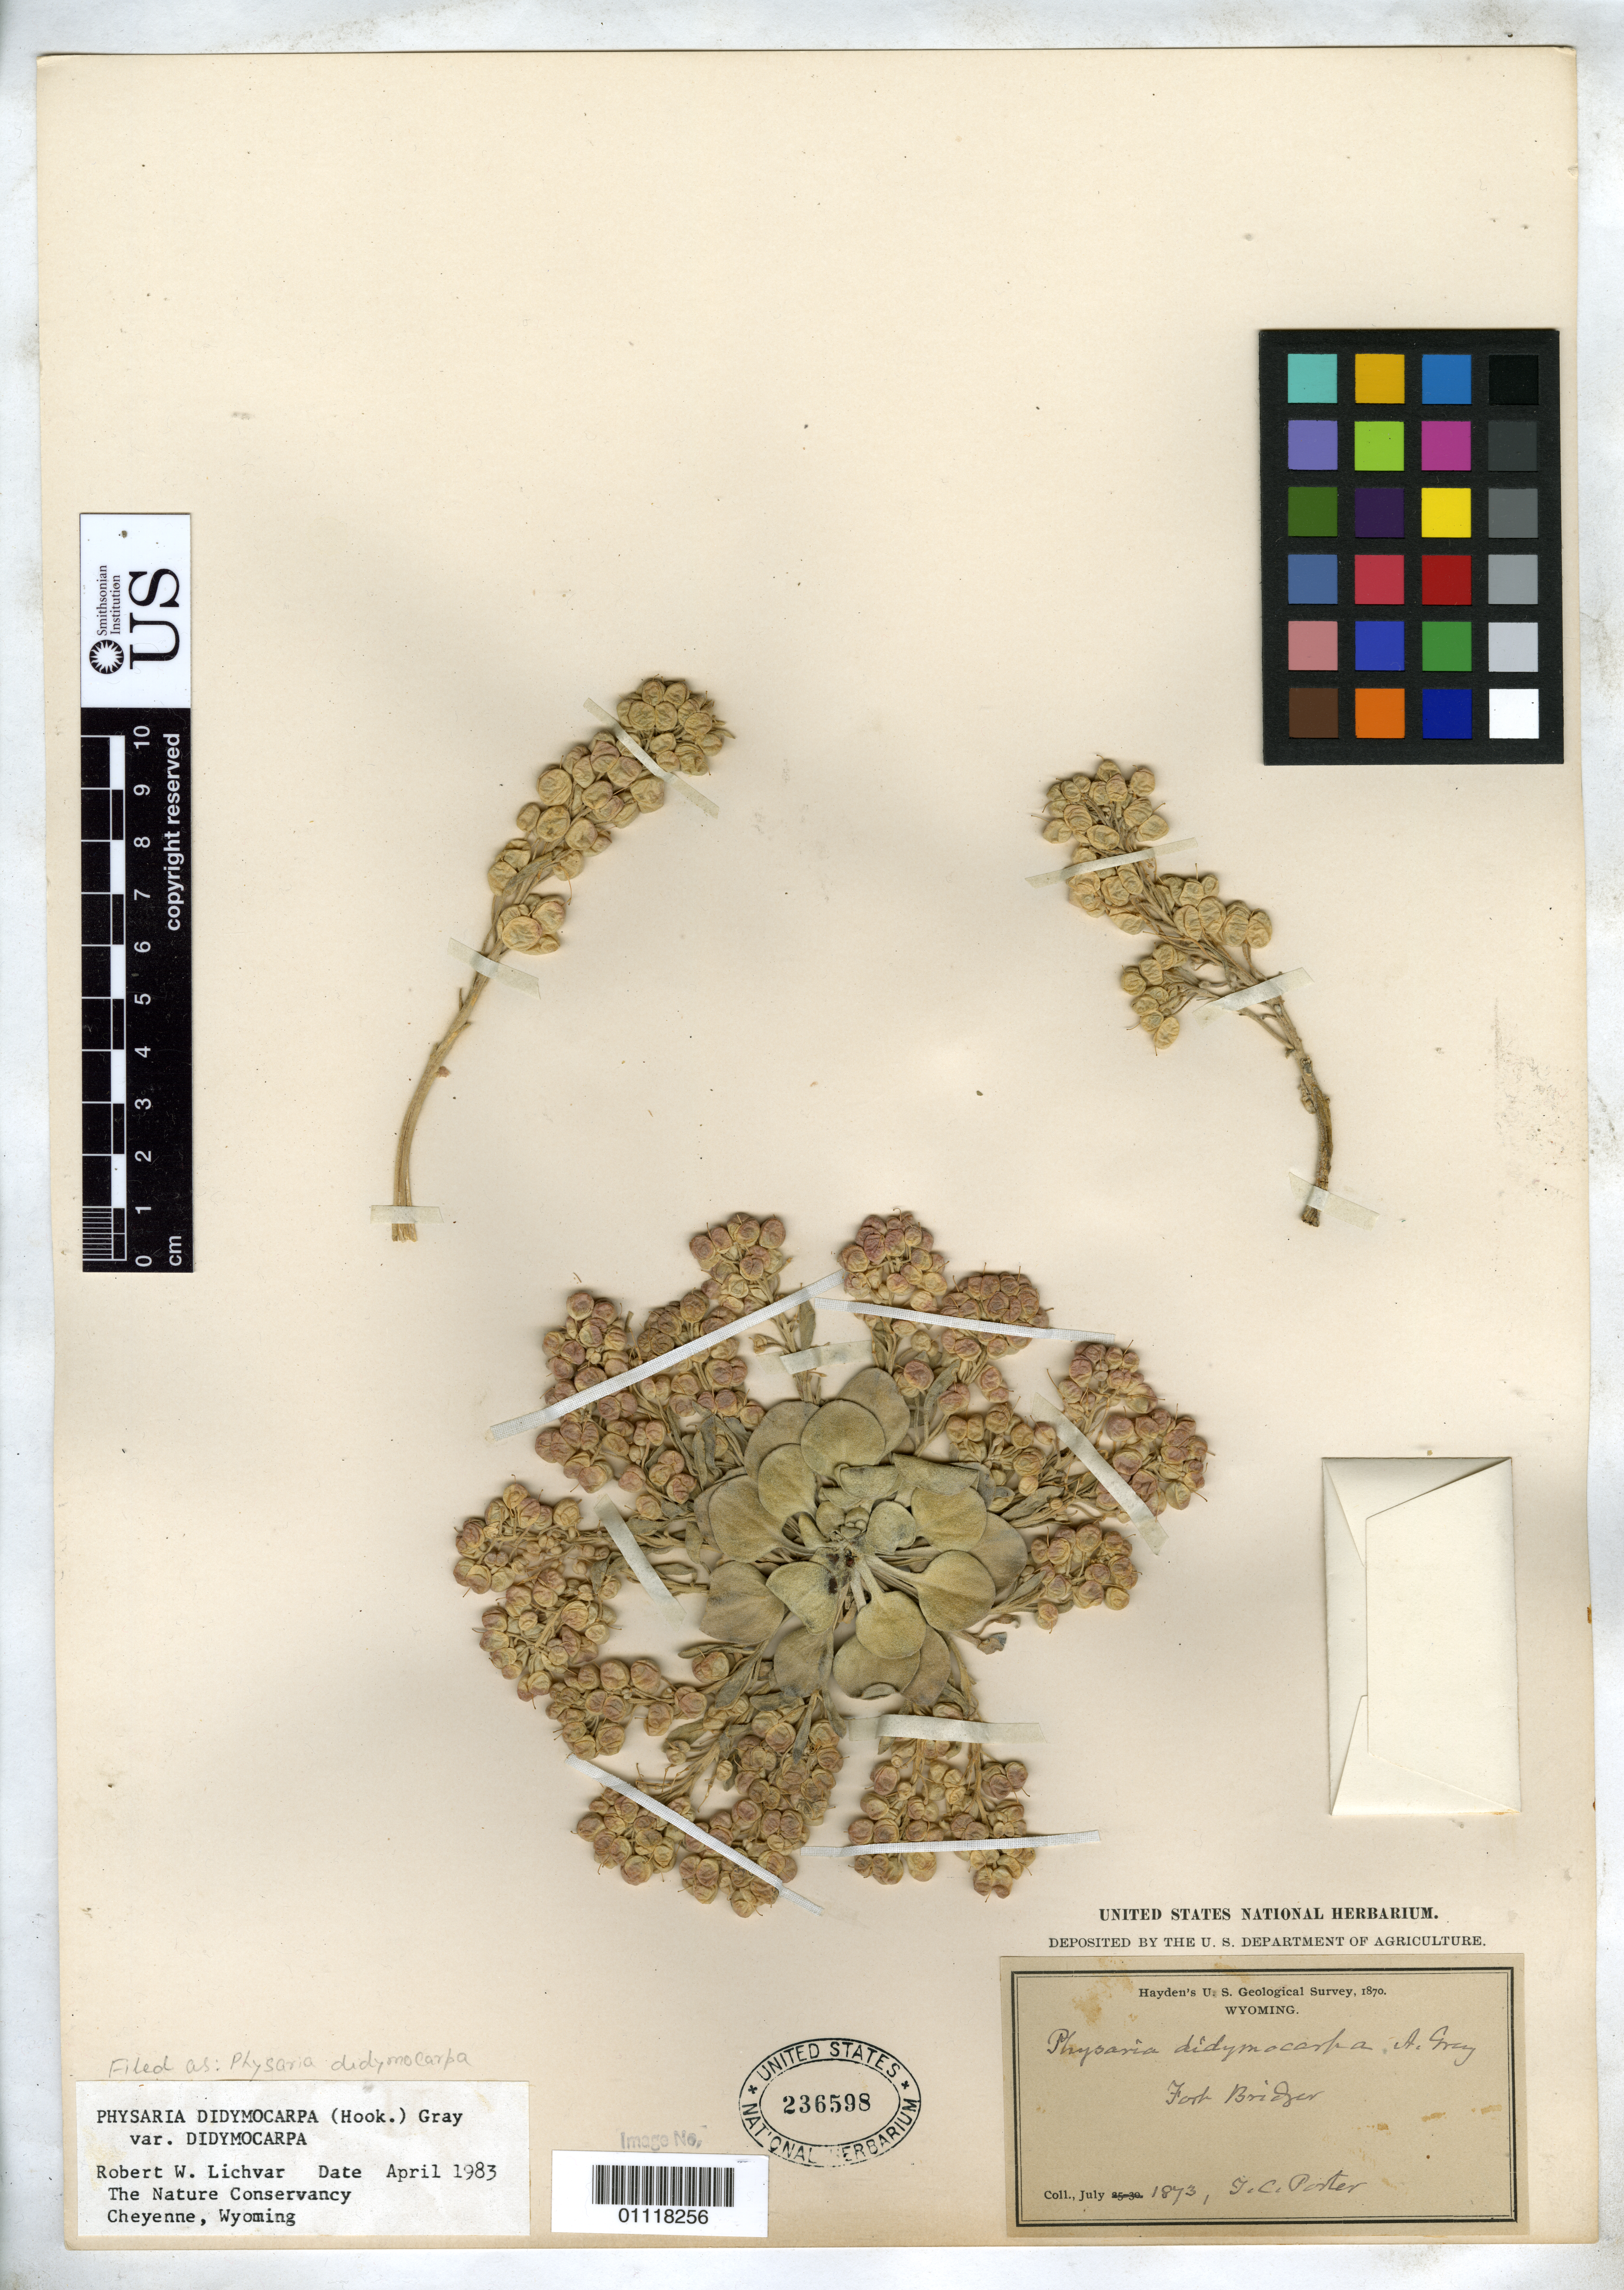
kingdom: Plantae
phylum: Tracheophyta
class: Magnoliopsida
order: Brassicales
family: Brassicaceae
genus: Physaria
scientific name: Physaria didymocarpa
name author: (Hook.) A. Gray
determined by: Lichvar, R. W.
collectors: T. C. Porter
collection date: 1873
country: United States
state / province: Wyoming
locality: Fort Bridger.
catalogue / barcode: US 236598